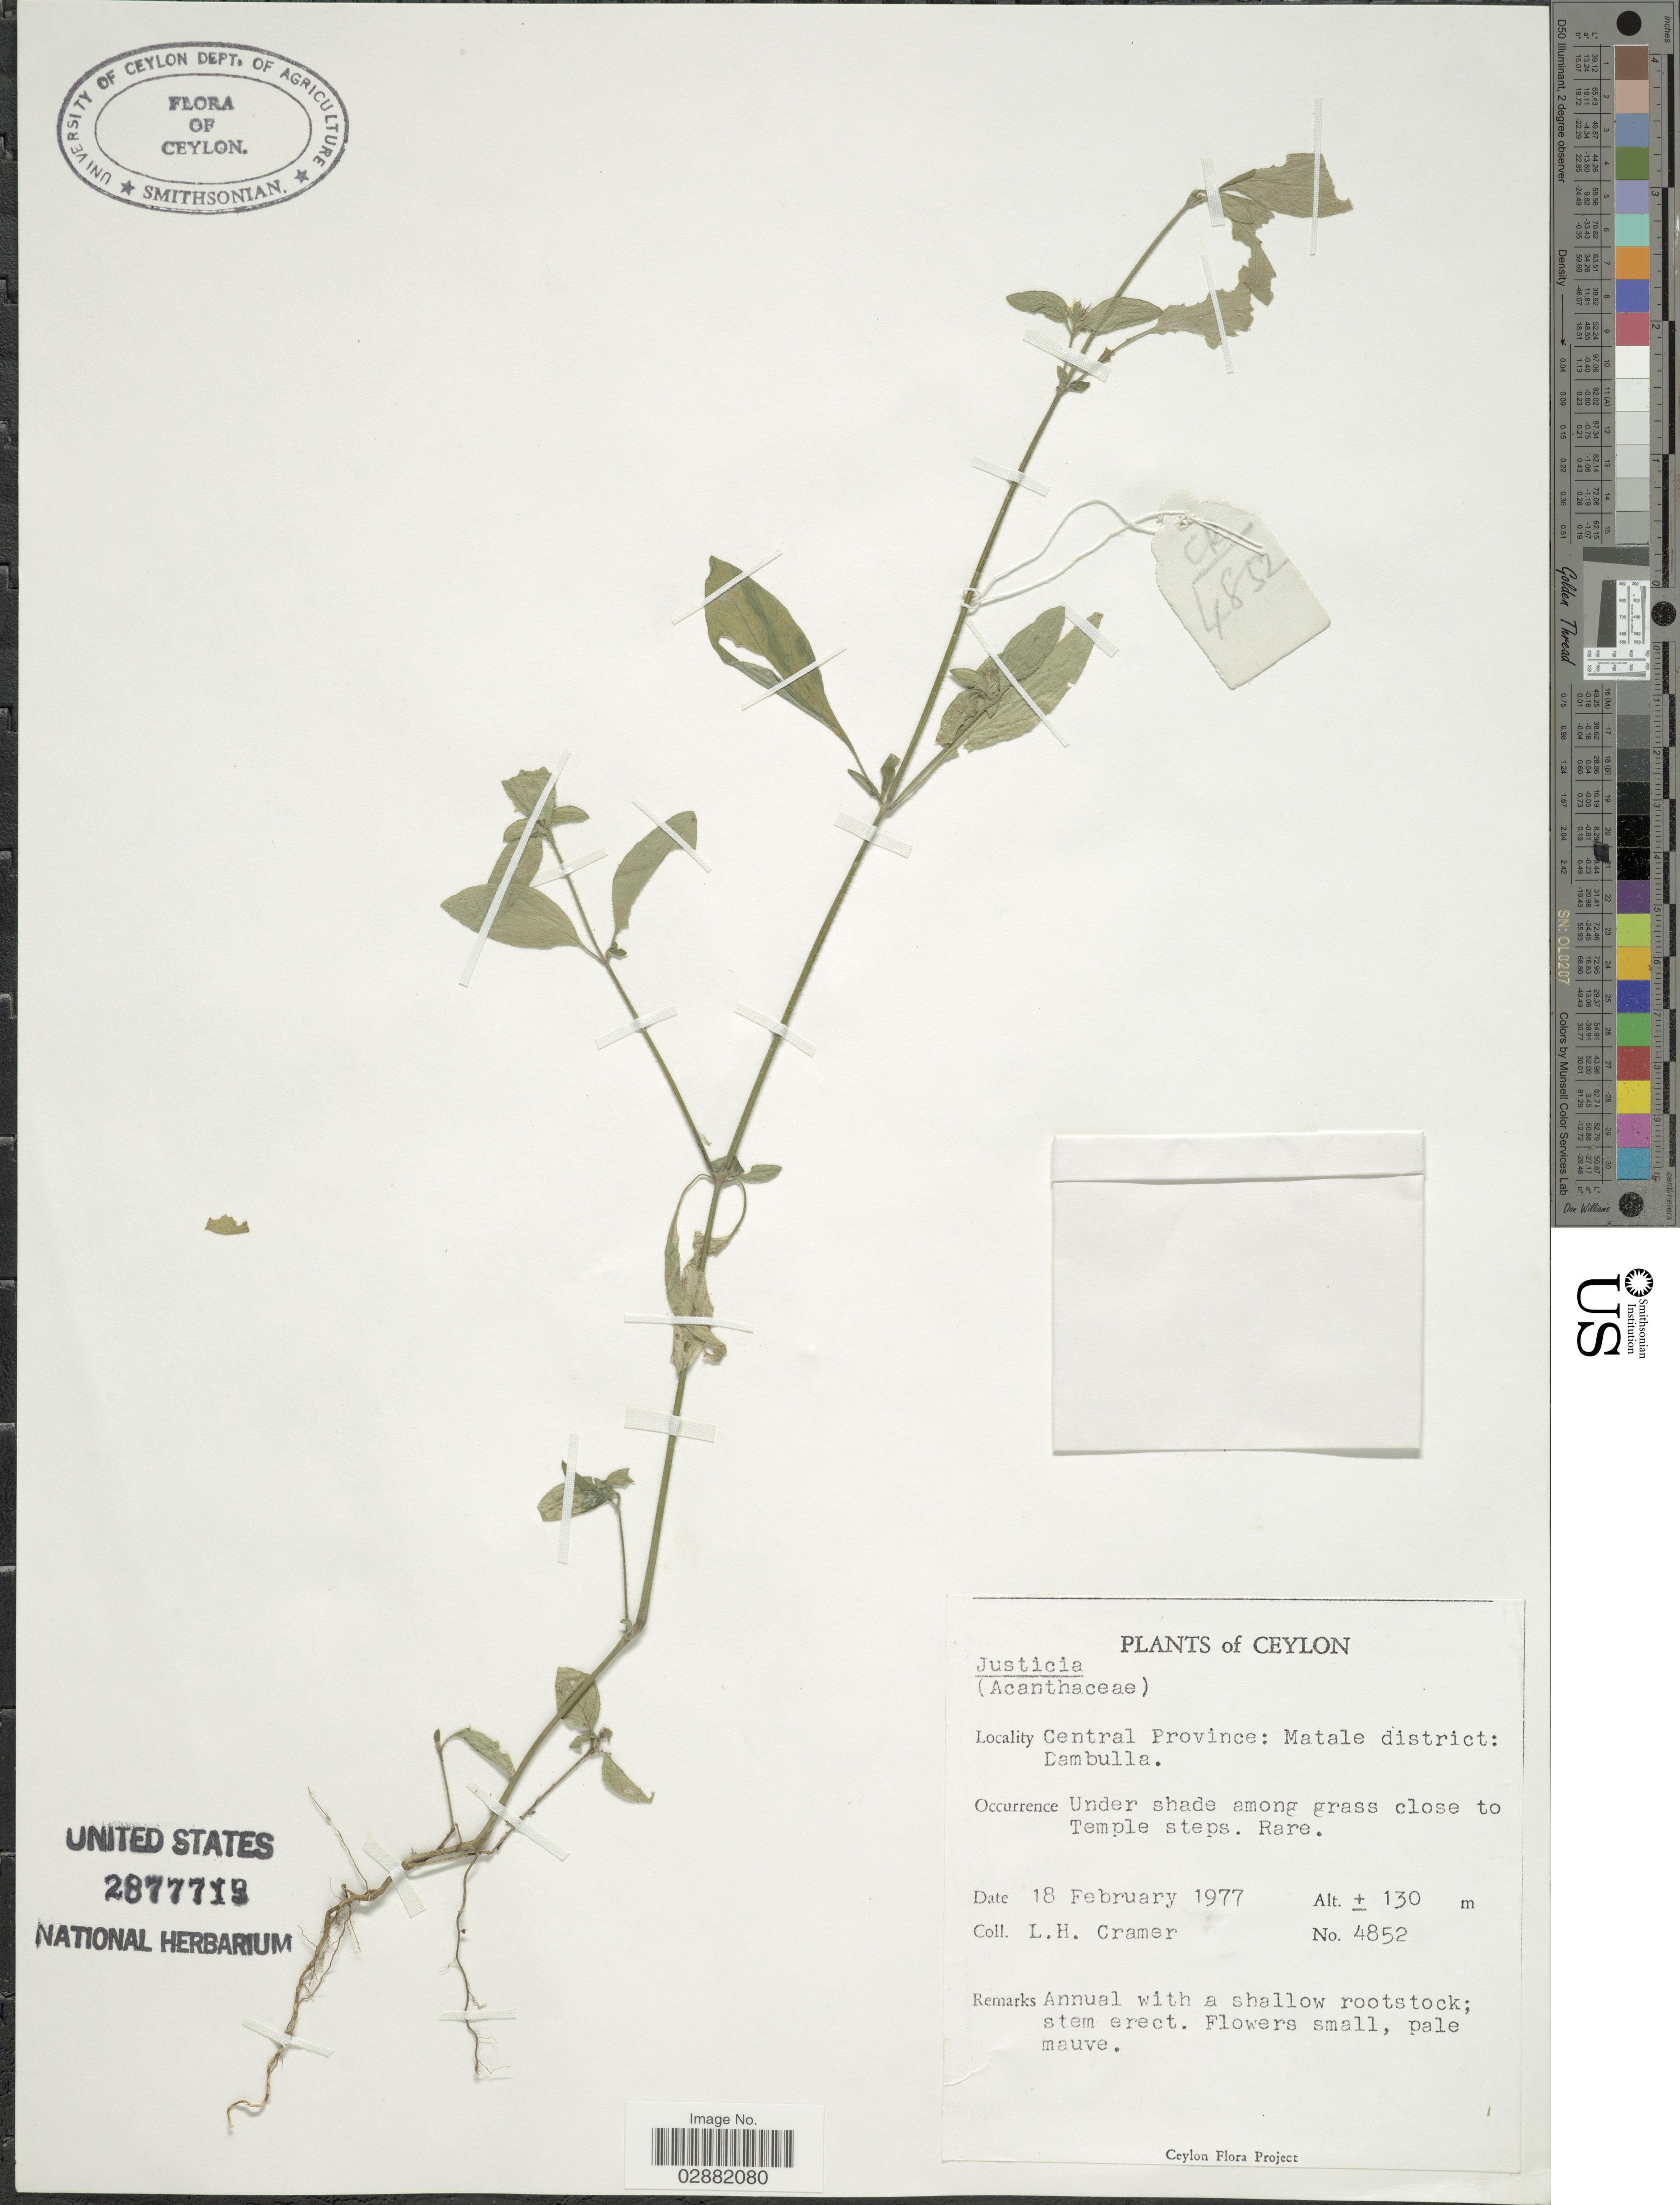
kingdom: Plantae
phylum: Tracheophyta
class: Magnoliopsida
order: Lamiales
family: Acanthaceae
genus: Justicia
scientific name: Justicia sp.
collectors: L. H. Cramer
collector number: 4852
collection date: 1977-02-18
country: Sri Lanka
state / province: Central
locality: Ceylon, Matale district, Dambulla, Under shade among grass close to Temple steps.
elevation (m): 130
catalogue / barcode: US 2877719